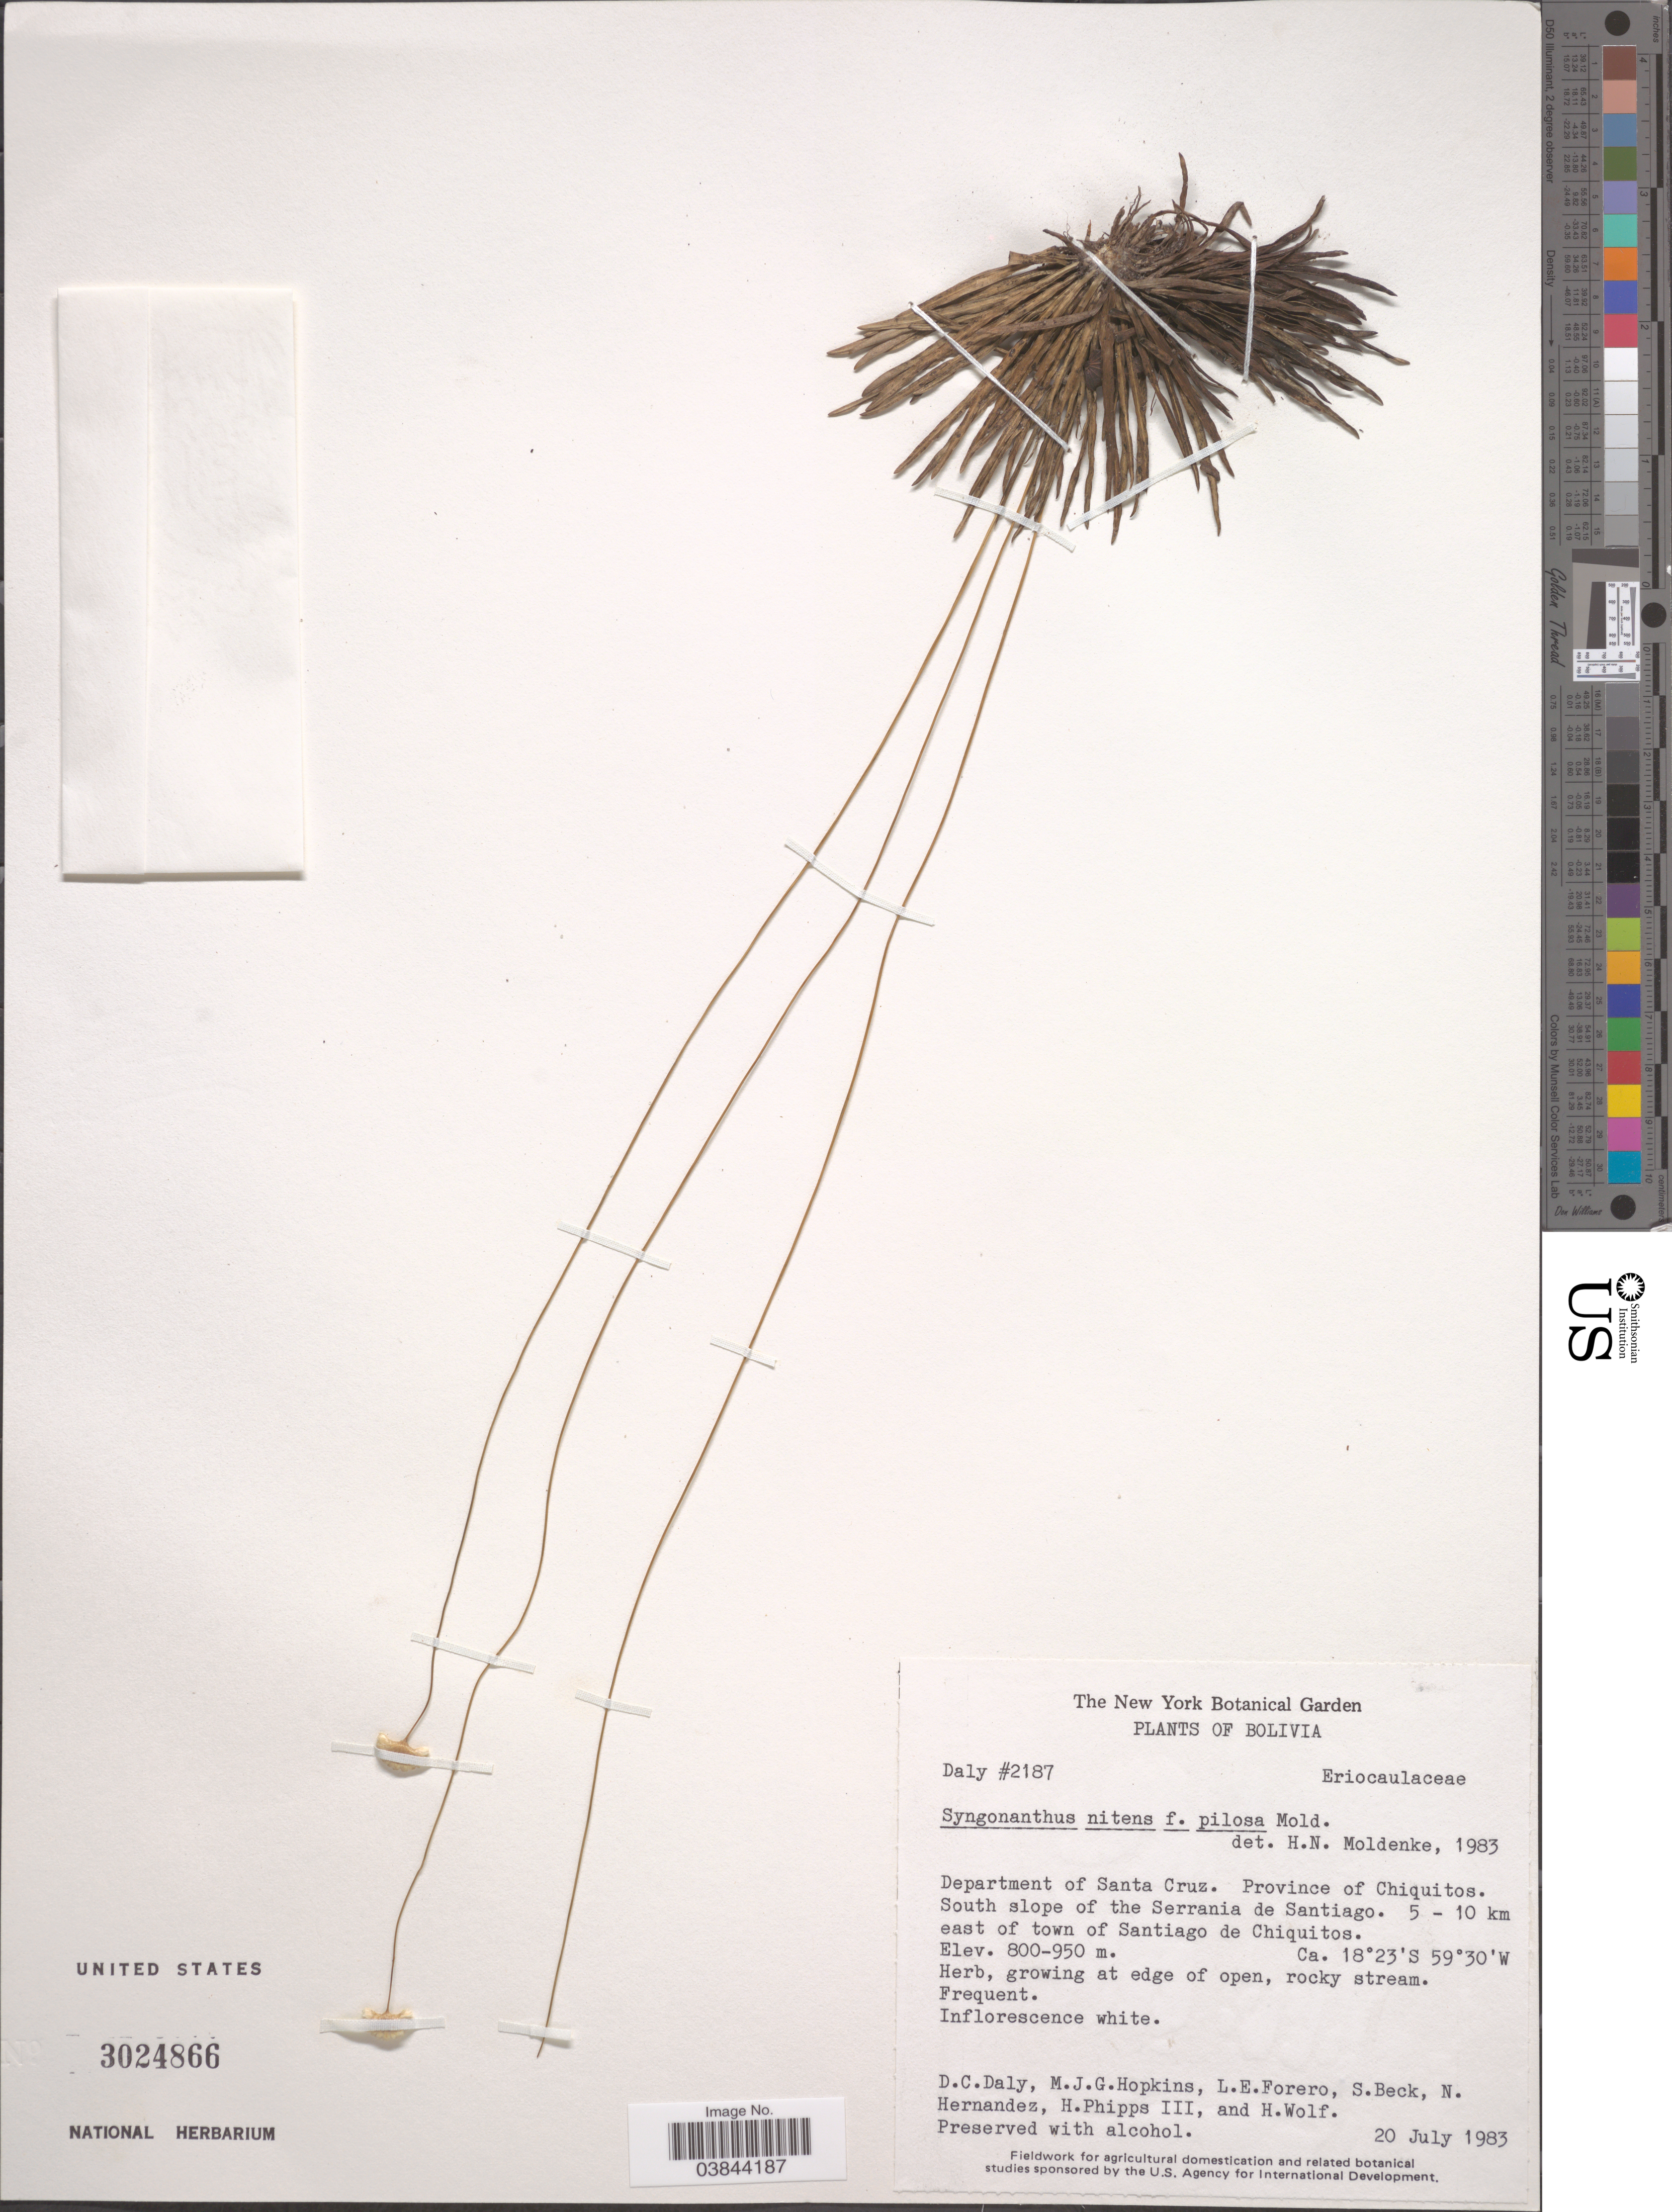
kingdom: Plantae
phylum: Tracheophyta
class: Liliopsida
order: Poales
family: Eriocaulaceae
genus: Syngonanthus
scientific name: Syngonanthus nitens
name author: (Bong.) Ruhland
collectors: D. C. Daly, M. J. Hopkins, L. Forero, S. G. Beck & et al.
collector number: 2187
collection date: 1983-07-20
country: Bolivia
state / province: Santa Cruz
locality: Department of Santa Cruz. Province of Chiquitos. South slope of the Serrania de Santiago. 5 - 10 km east of town of Santiago de Chiquitos.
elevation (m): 800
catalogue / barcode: US 3024866